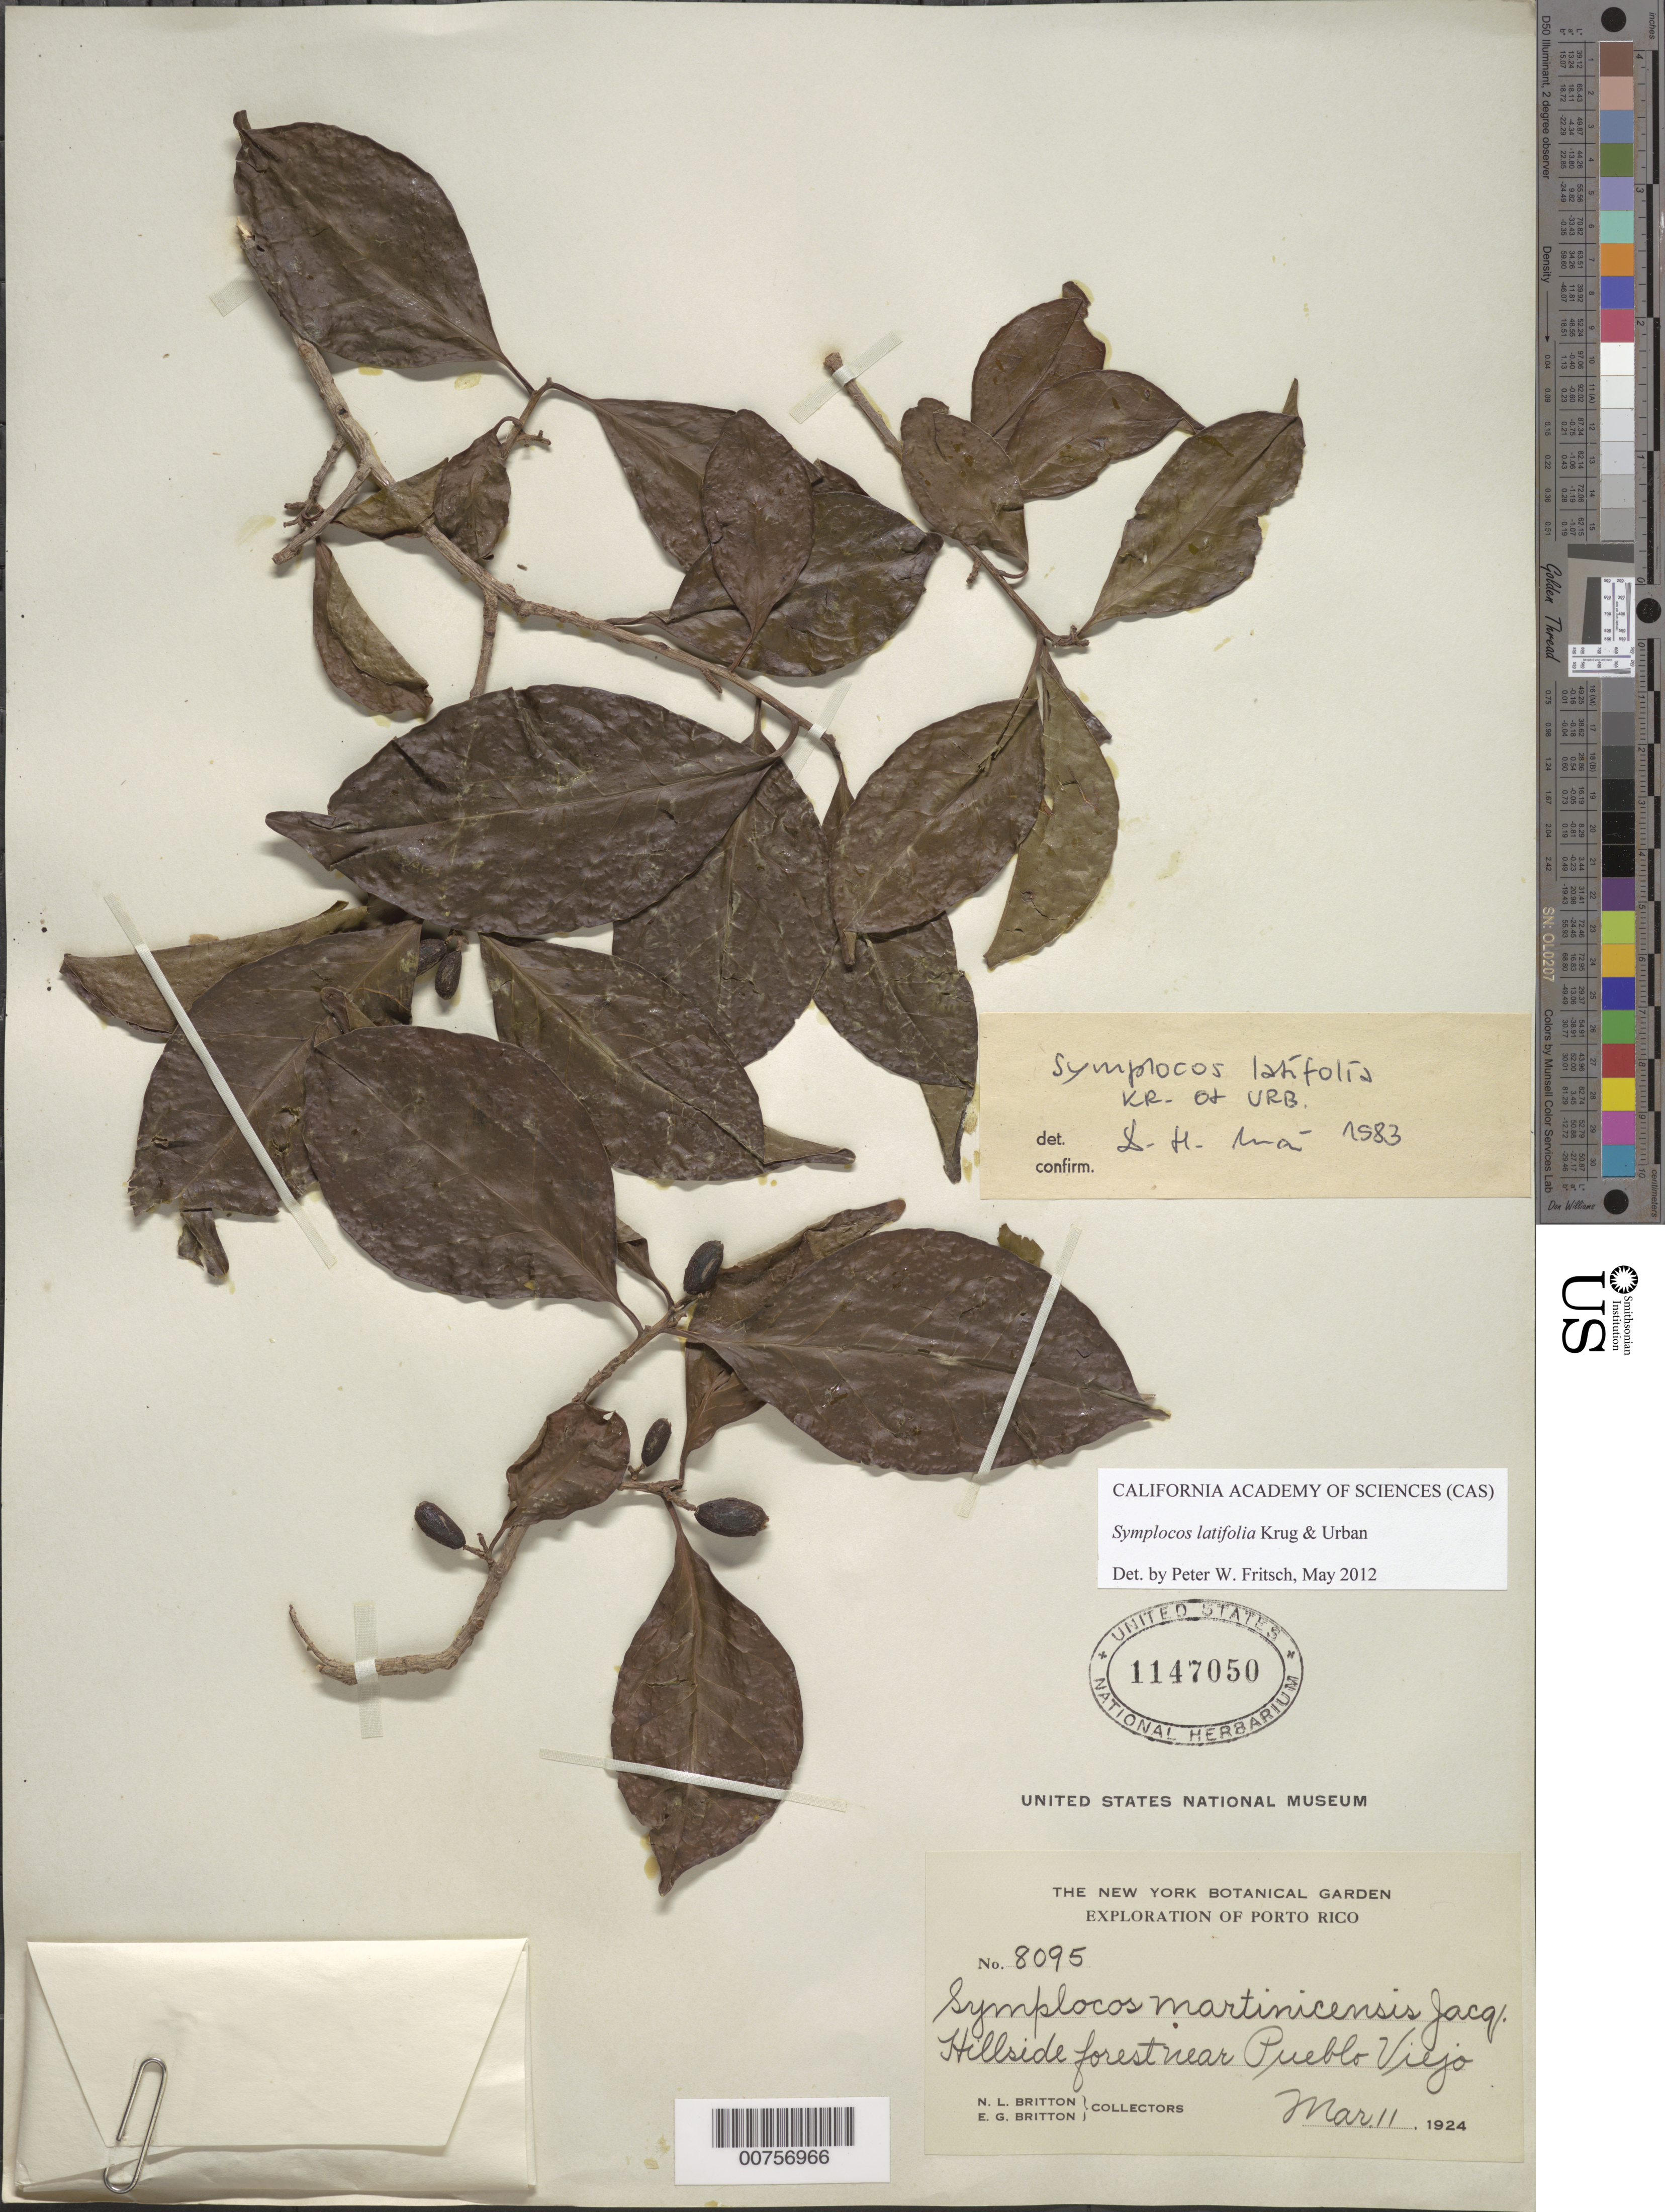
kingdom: Plantae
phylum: Tracheophyta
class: Magnoliopsida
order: Ericales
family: Symplocaceae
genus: Symplocos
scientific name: Symplocos latifolia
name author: Krug & Urb.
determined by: Fritsch, Peter W.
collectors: N. Britton & E. G. Britton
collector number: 8095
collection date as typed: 11 Mar 1924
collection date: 1924-03-11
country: Puerto Rico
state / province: Guaynabo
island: Puerto Rico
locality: Near Pueblo Viejo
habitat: Hillside forest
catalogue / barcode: US 1147050